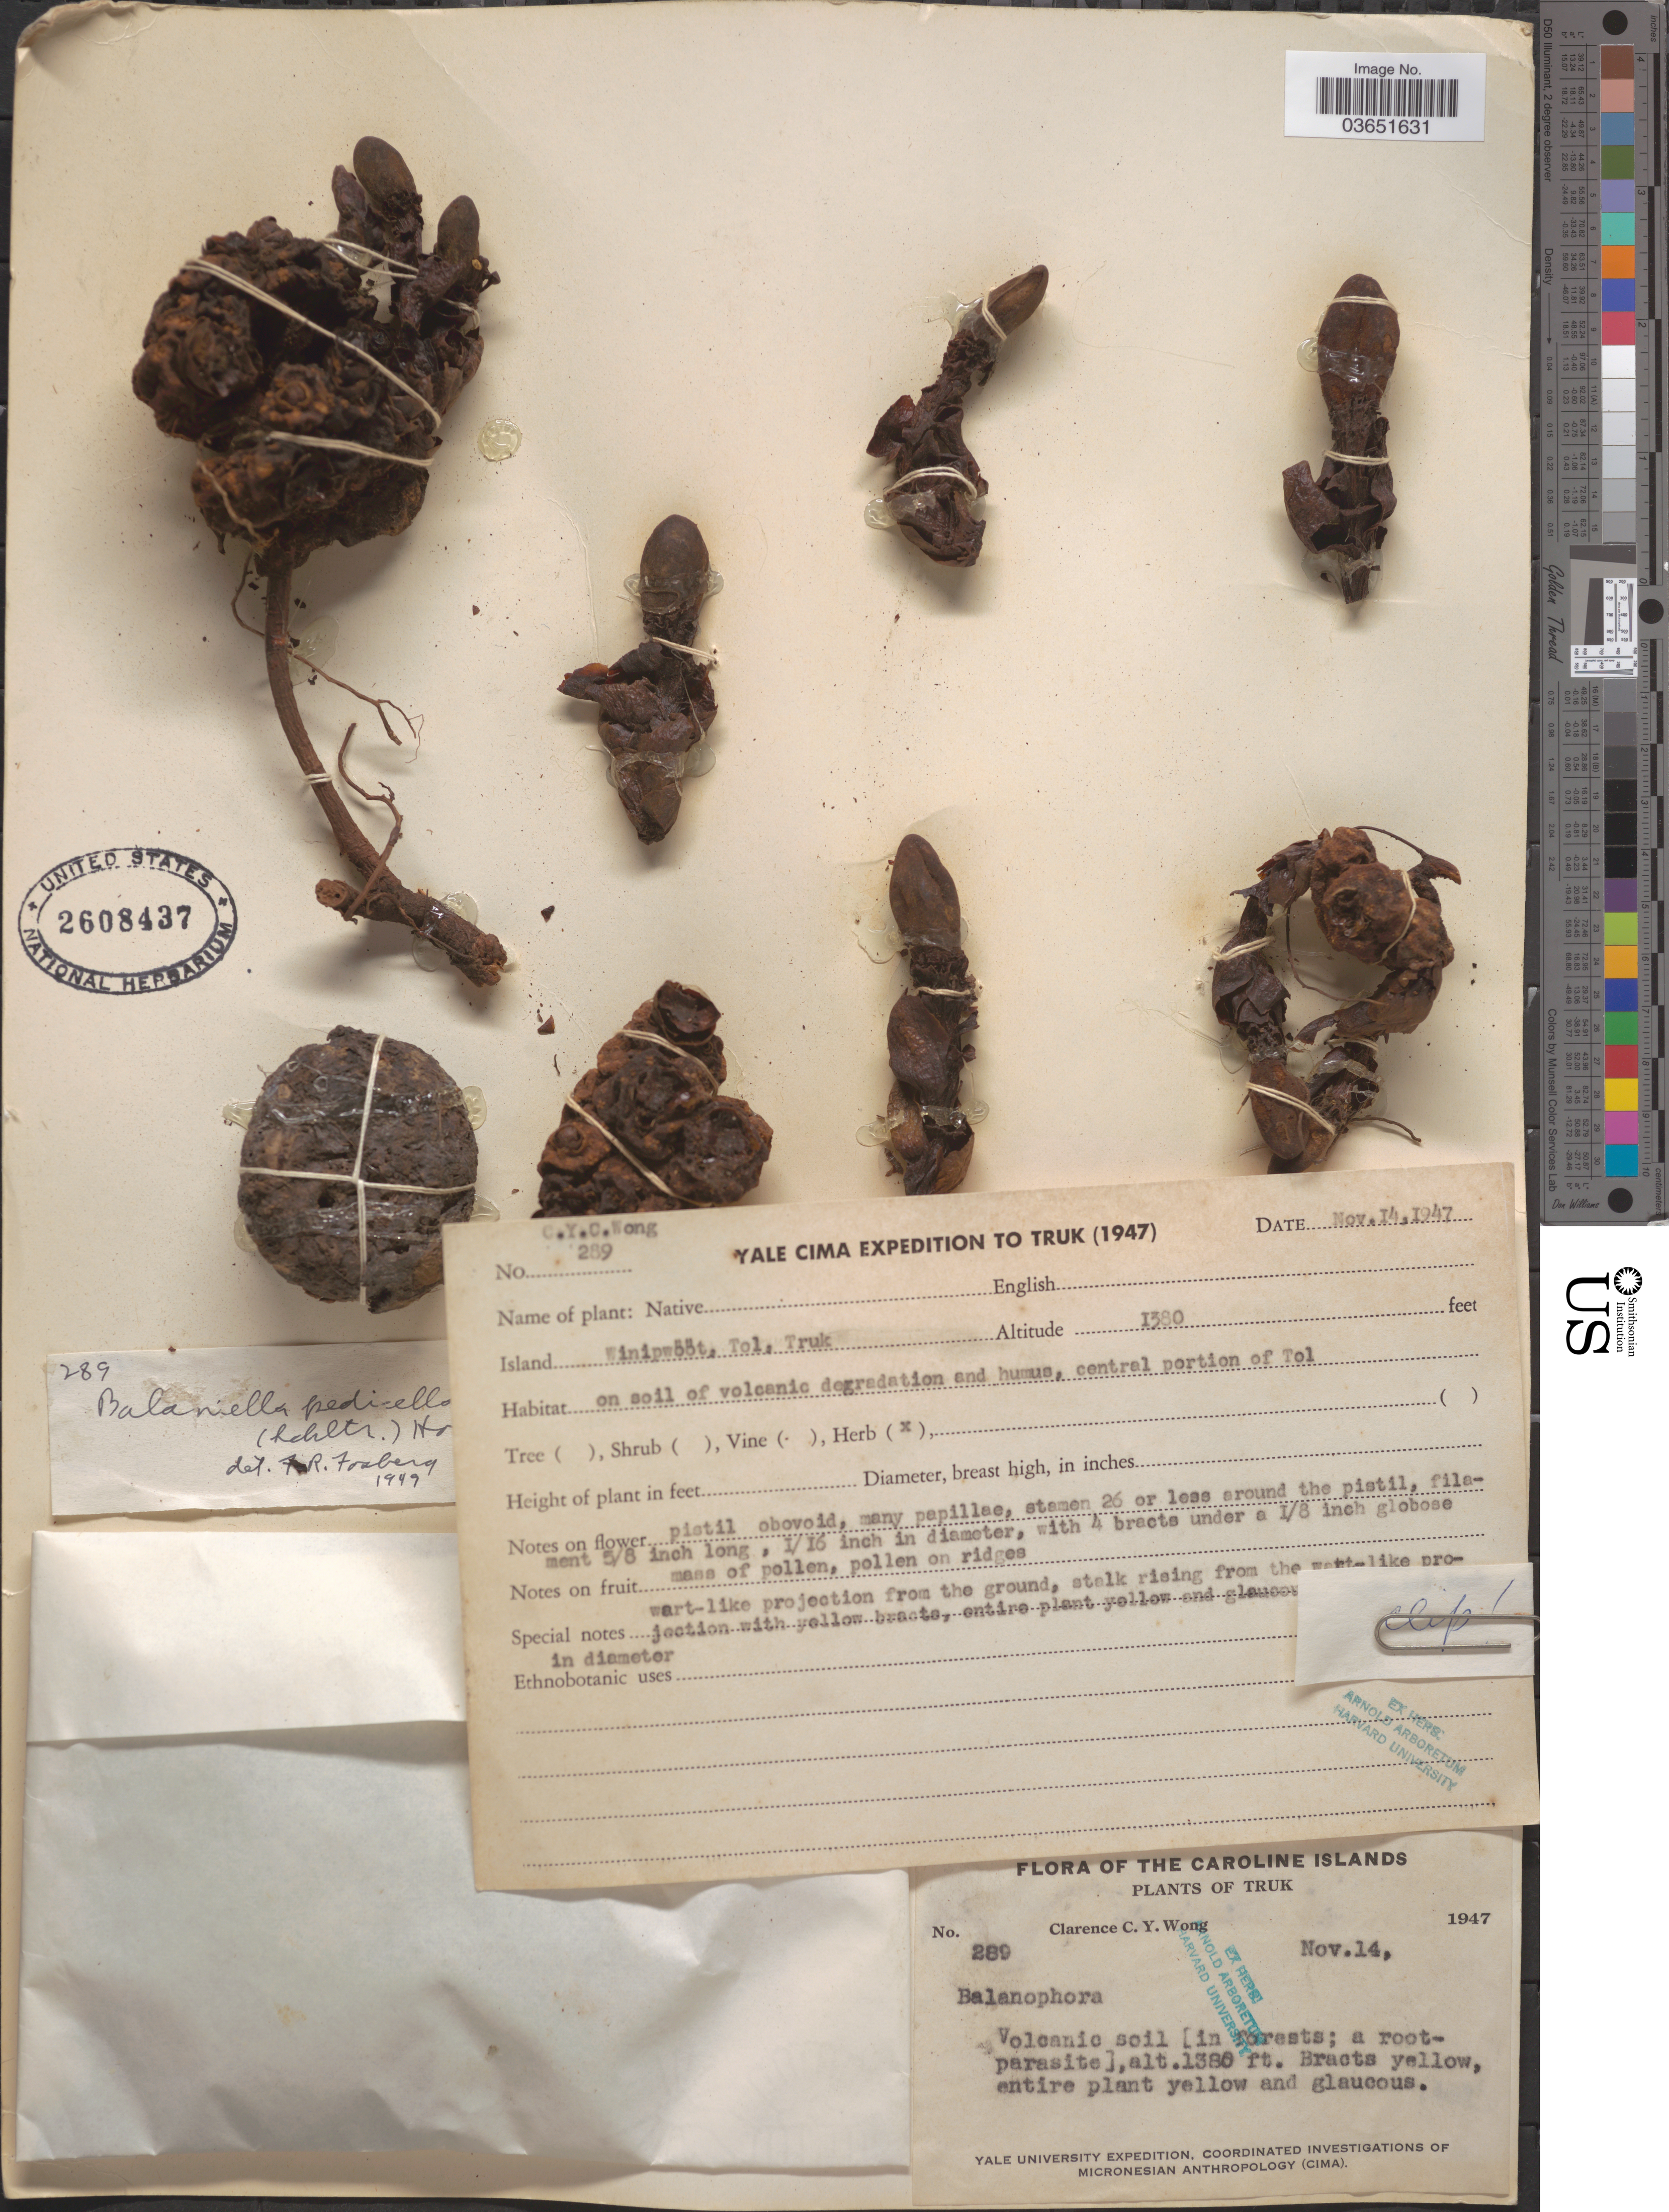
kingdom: Plantae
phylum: Tracheophyta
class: Magnoliopsida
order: Santalales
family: Balanophoraceae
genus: Balanophora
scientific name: Balanophora fungosa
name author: J.R. Forst. & G. Forst.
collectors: C. Wong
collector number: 289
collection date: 1947-11-14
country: Micronesia, Federated States of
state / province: Truk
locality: Caroline Islands. Winipwööt, Tol.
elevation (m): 421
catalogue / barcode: US 2608437